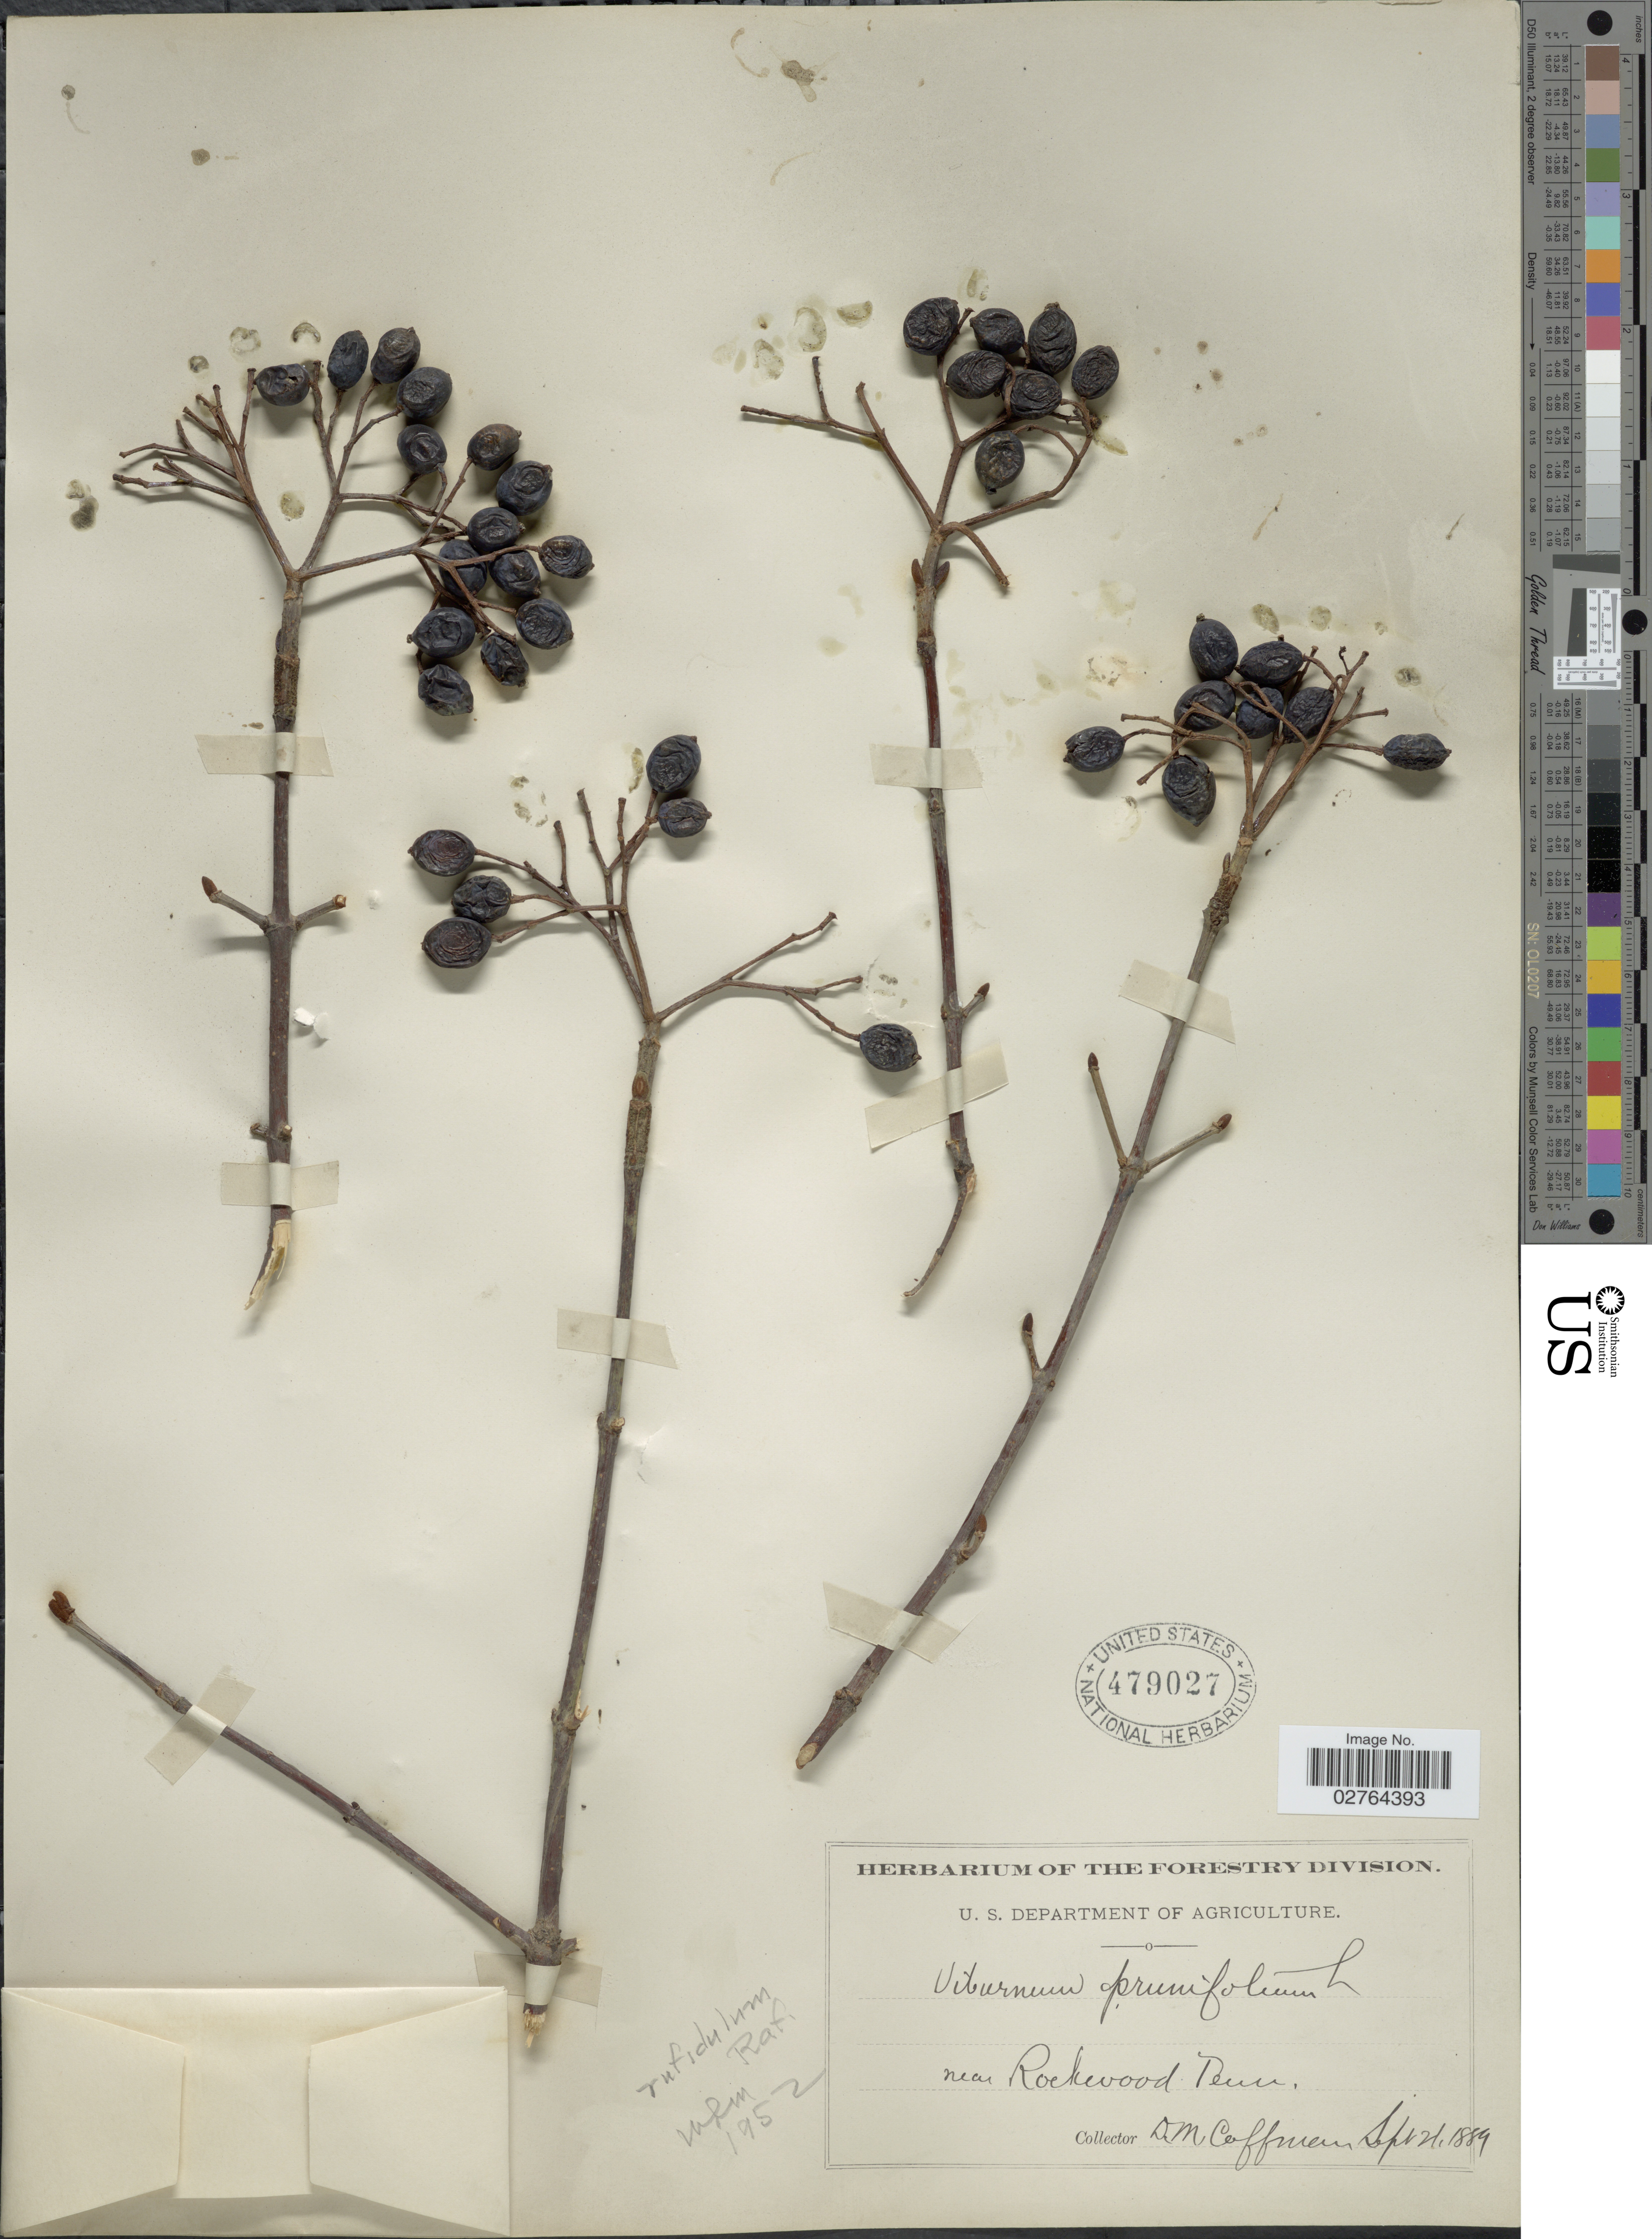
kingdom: Plantae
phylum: Tracheophyta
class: Magnoliopsida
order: Dipsacales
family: Viburnaceae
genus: Viburnum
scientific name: Viburnum rufidulum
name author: Raf.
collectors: D. M. Coffman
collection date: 1889-09-21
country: United States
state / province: Tennessee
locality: Near Rockwood.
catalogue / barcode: US 479027